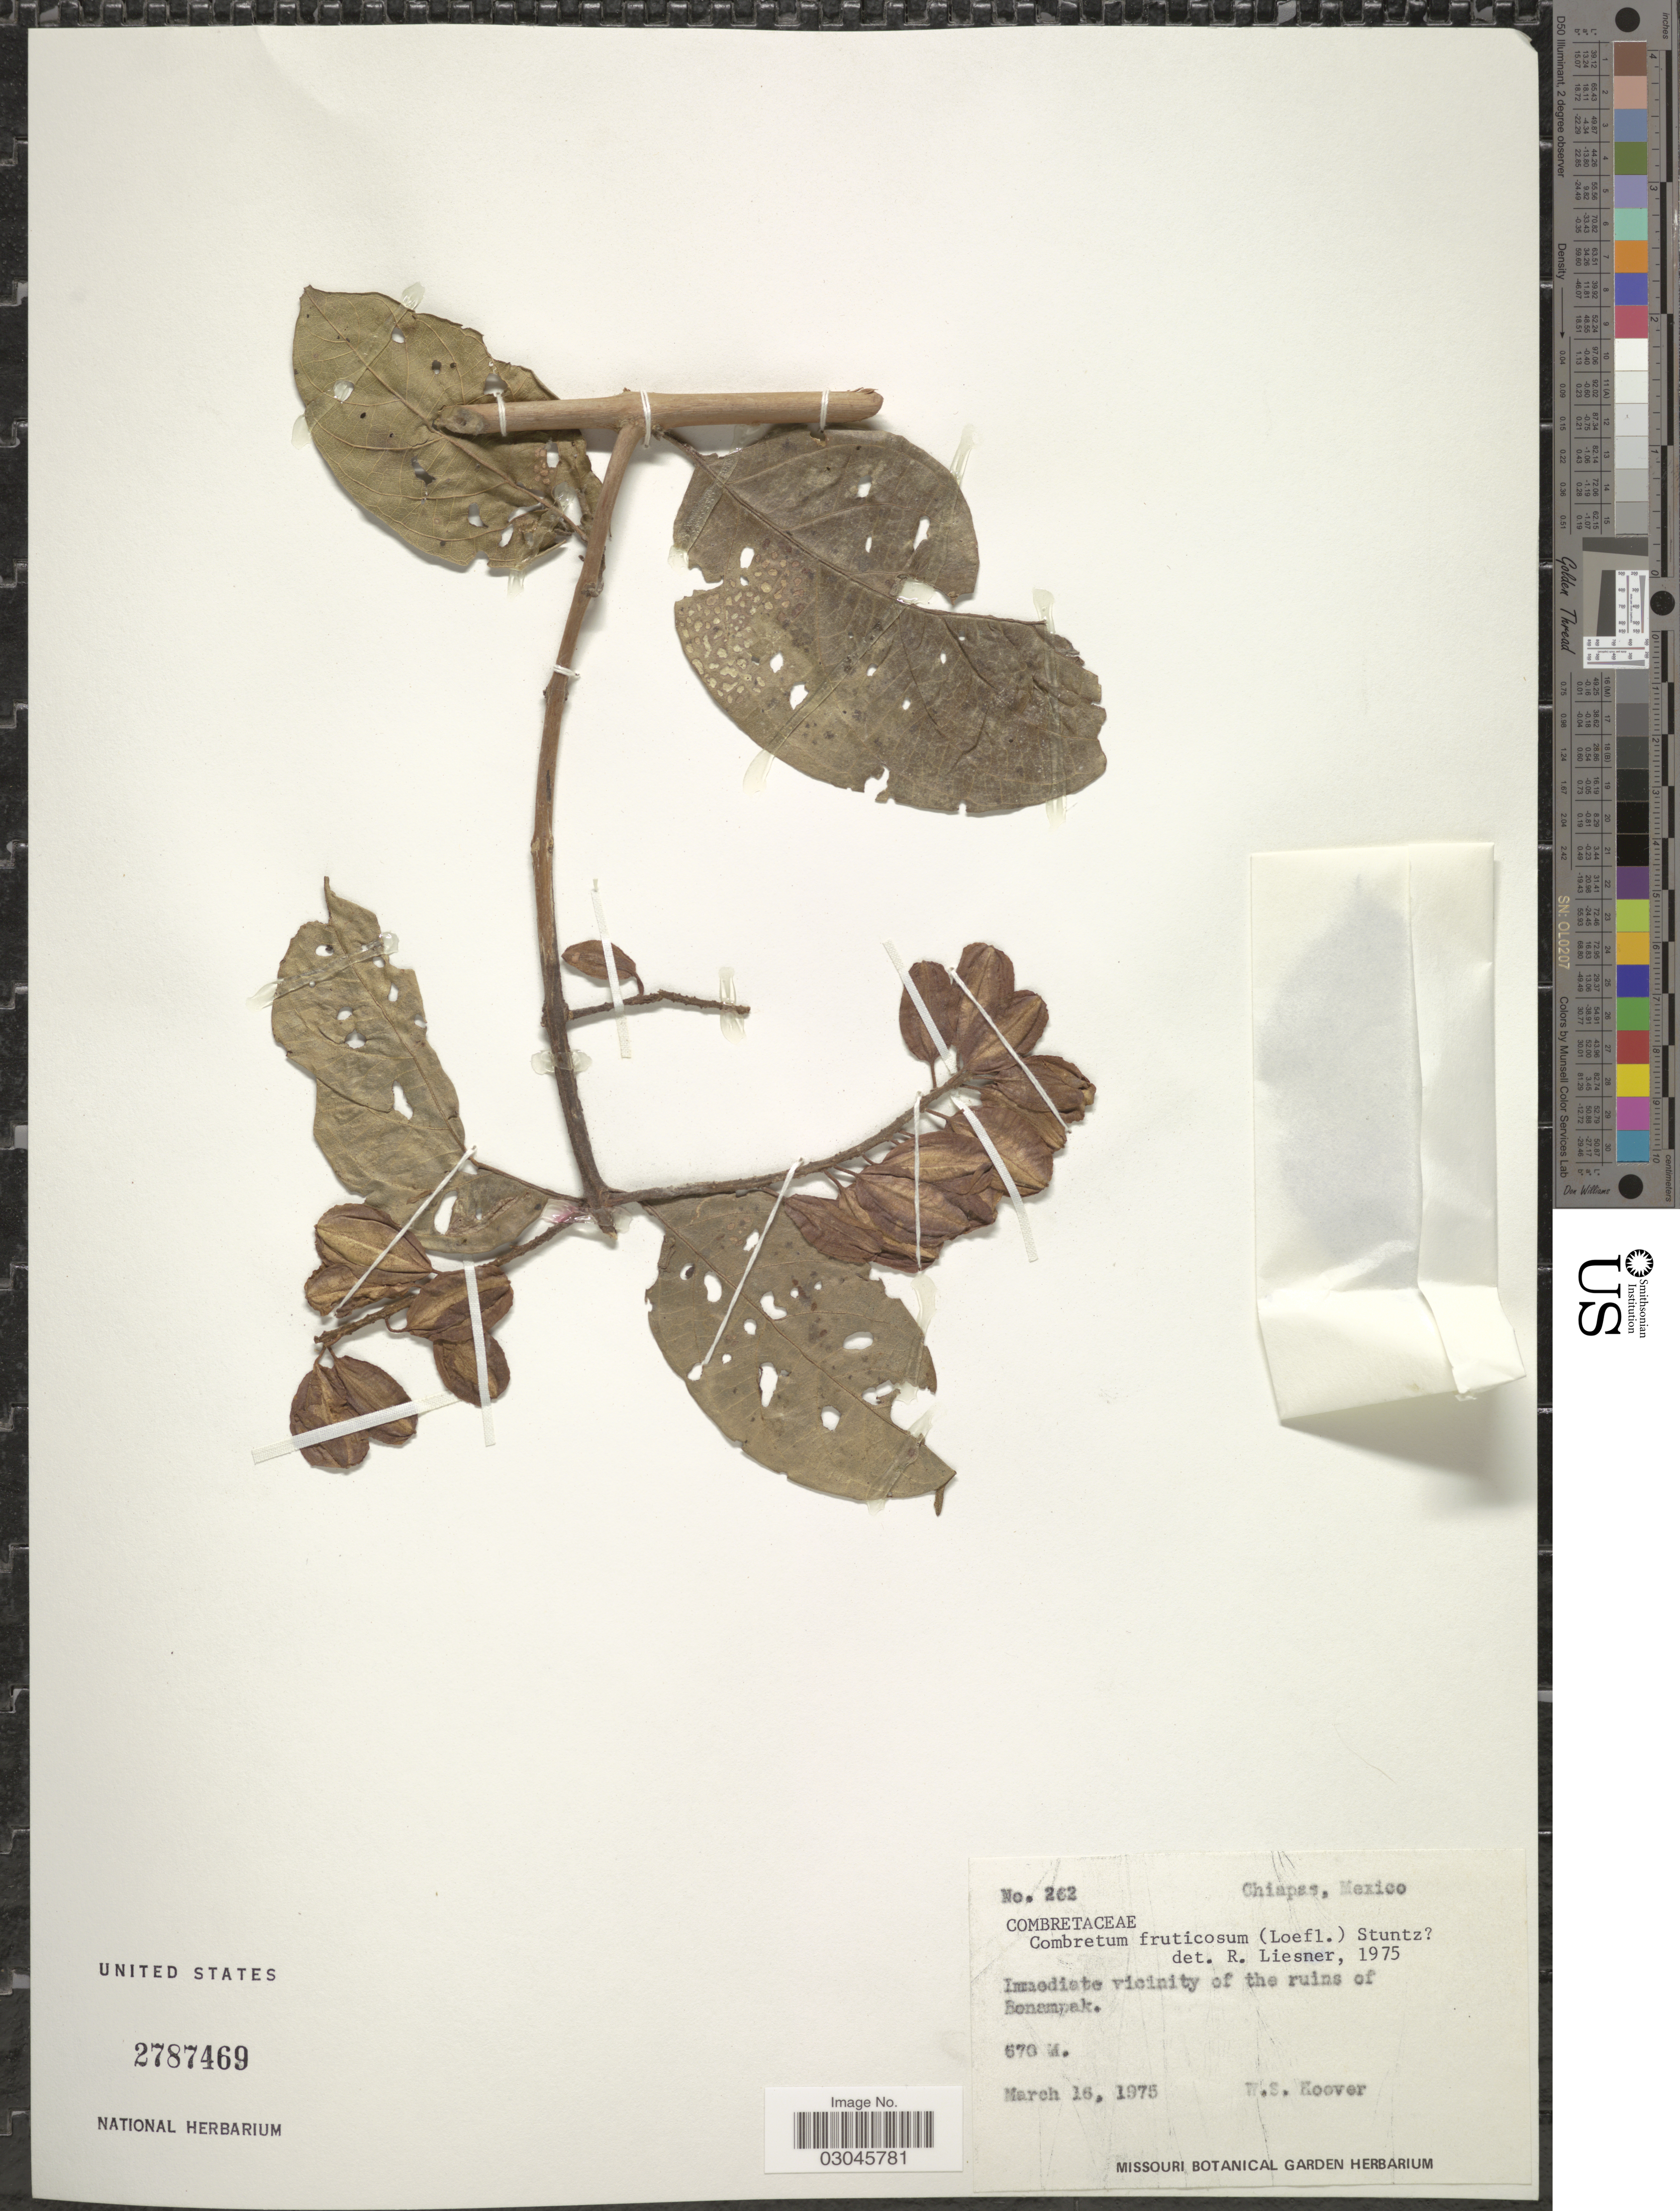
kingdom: Plantae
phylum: Tracheophyta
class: Magnoliopsida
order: Myrtales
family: Combretaceae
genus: Combretum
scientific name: Combretum fruticosum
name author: (Loefl.) Stuntz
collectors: W. S. Hoover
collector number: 262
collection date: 1975-03-16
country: Mexico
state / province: Chiapas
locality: Immediate vicinity of the ruins of Bonampak.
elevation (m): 670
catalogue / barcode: US 2787469